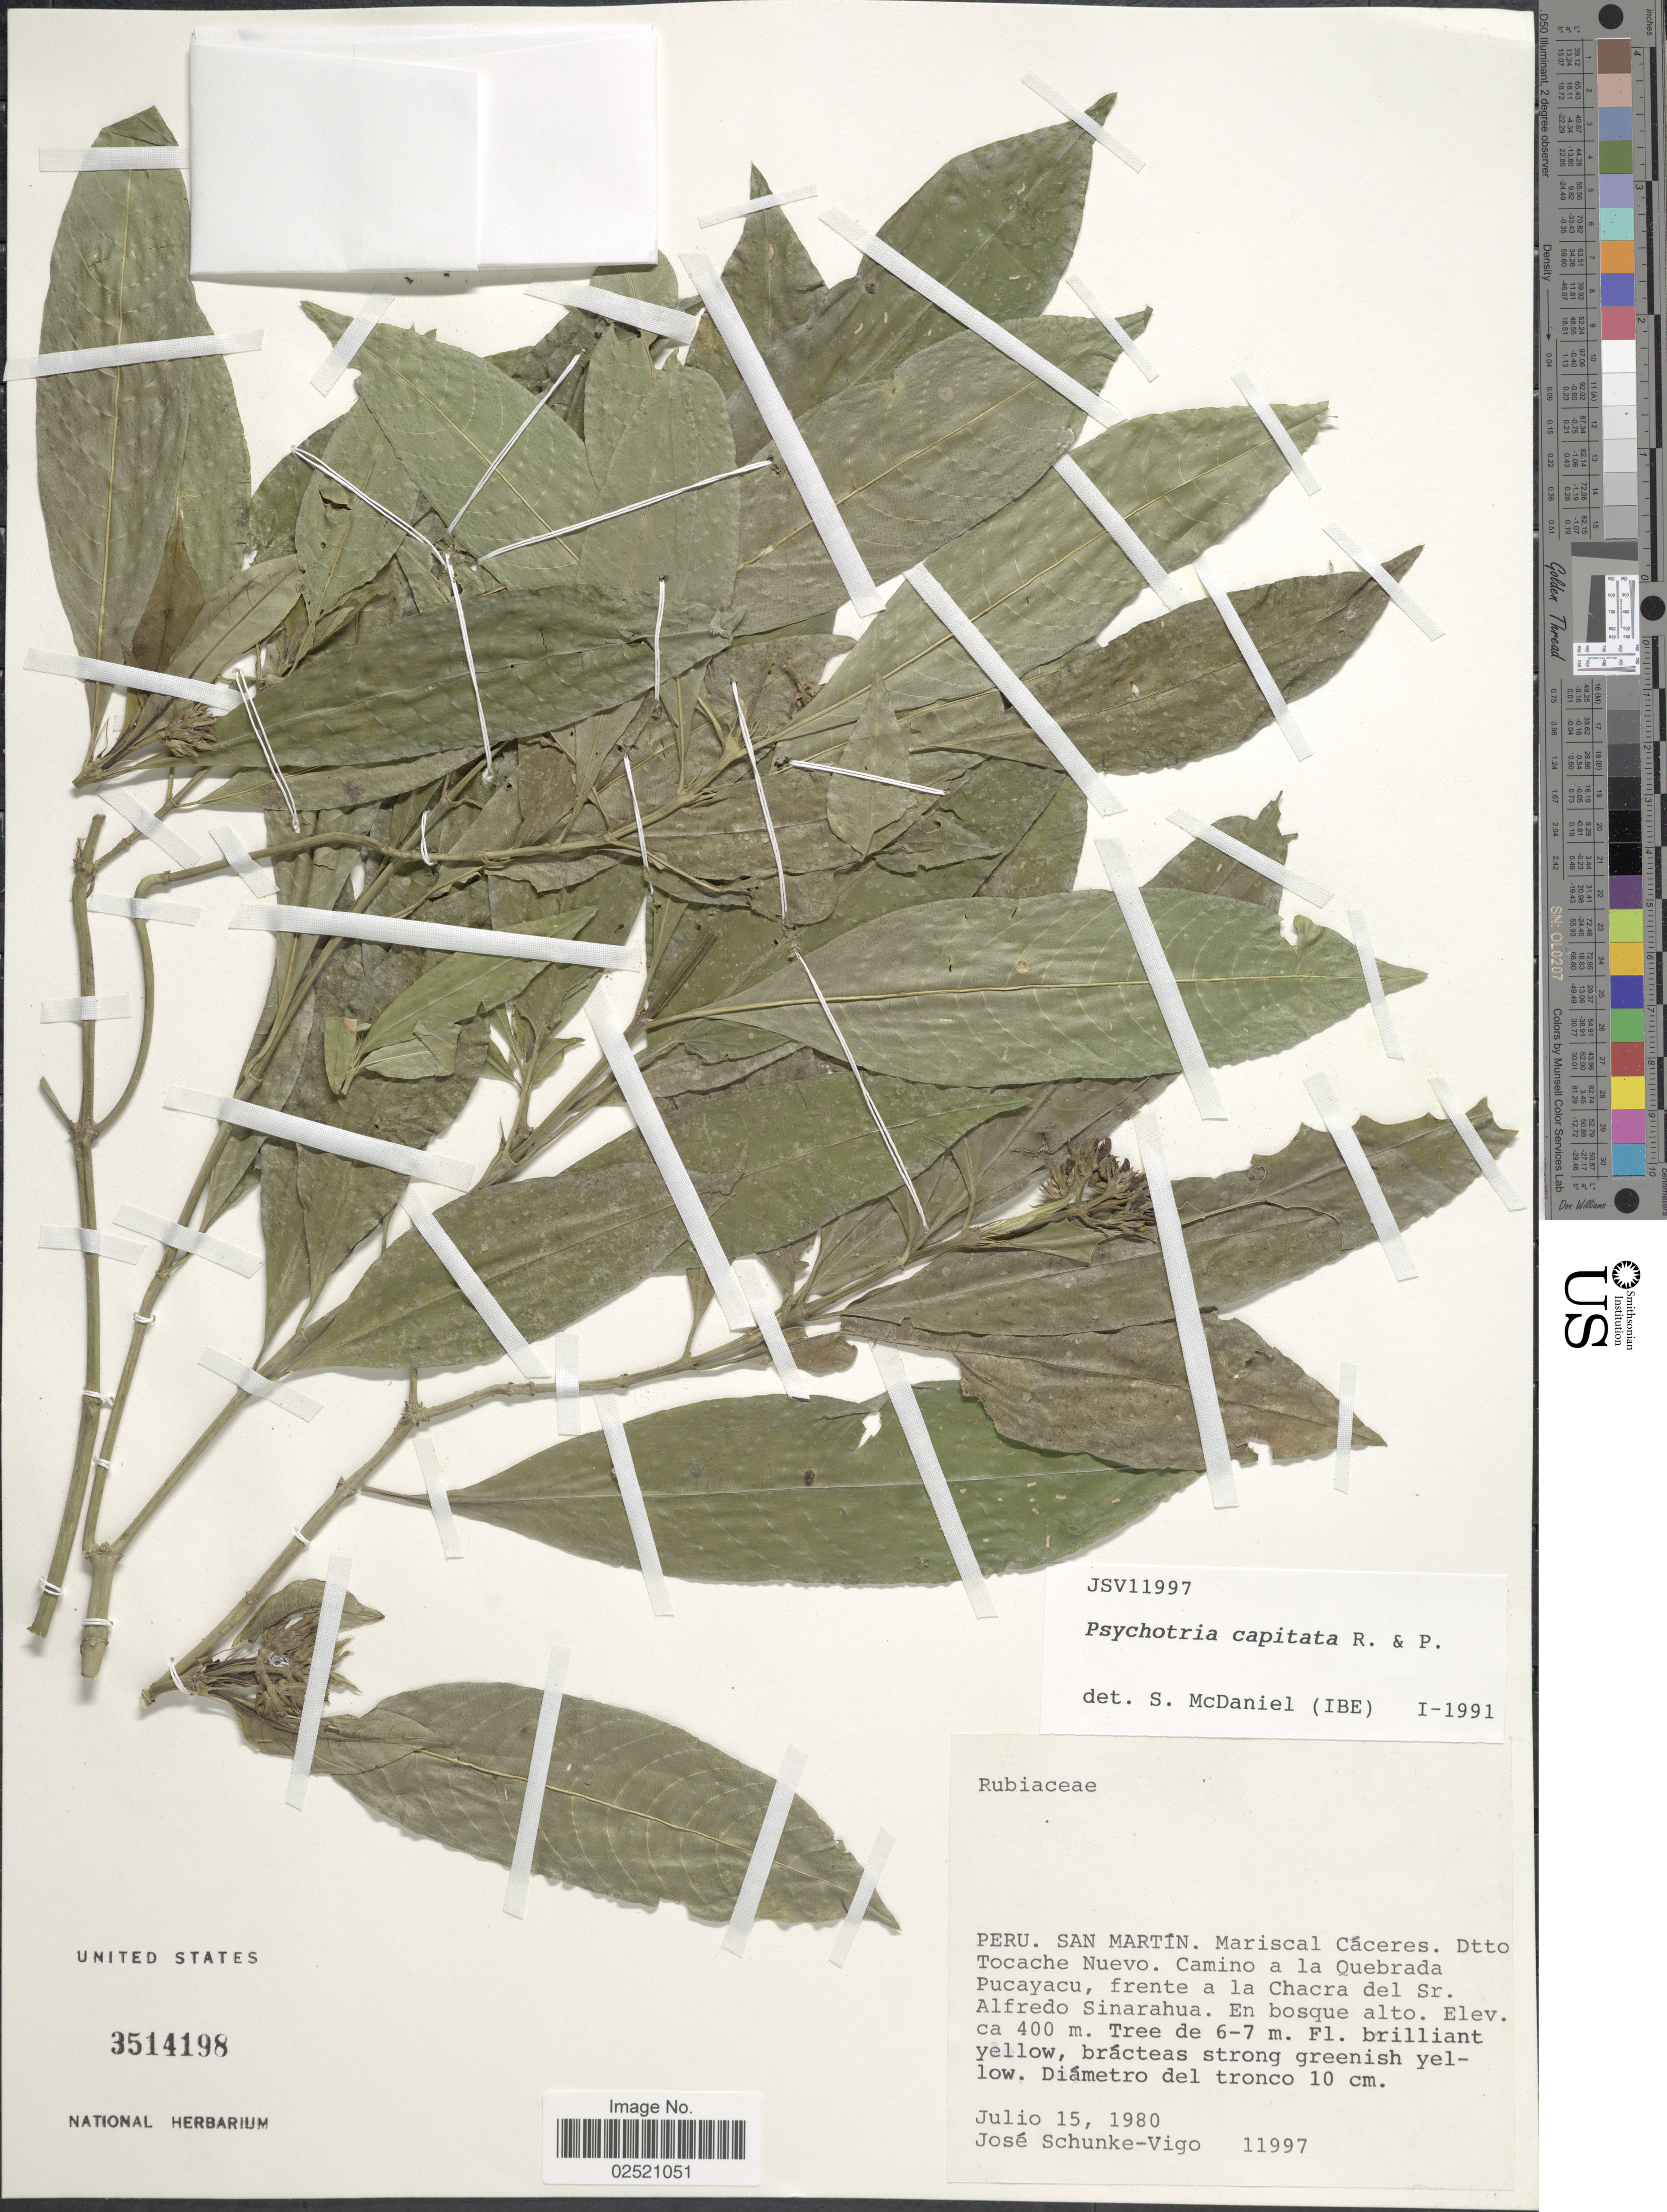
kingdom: Plantae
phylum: Tracheophyta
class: Magnoliopsida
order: Gentianales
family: Rubiaceae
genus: Psychotria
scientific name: Psychotria capitata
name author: Ruiz & Pav.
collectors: J. Schunke Vigo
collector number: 11997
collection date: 1980-07-15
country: Peru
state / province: San Martín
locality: Mariscal Cáceres, Dtto Tocache Nuevo, Camino a la Quebrada Pucayacu, frente a la Chacra del Sr. Alfredo Sinarahua, en bosque alto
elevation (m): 400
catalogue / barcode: US 3514198